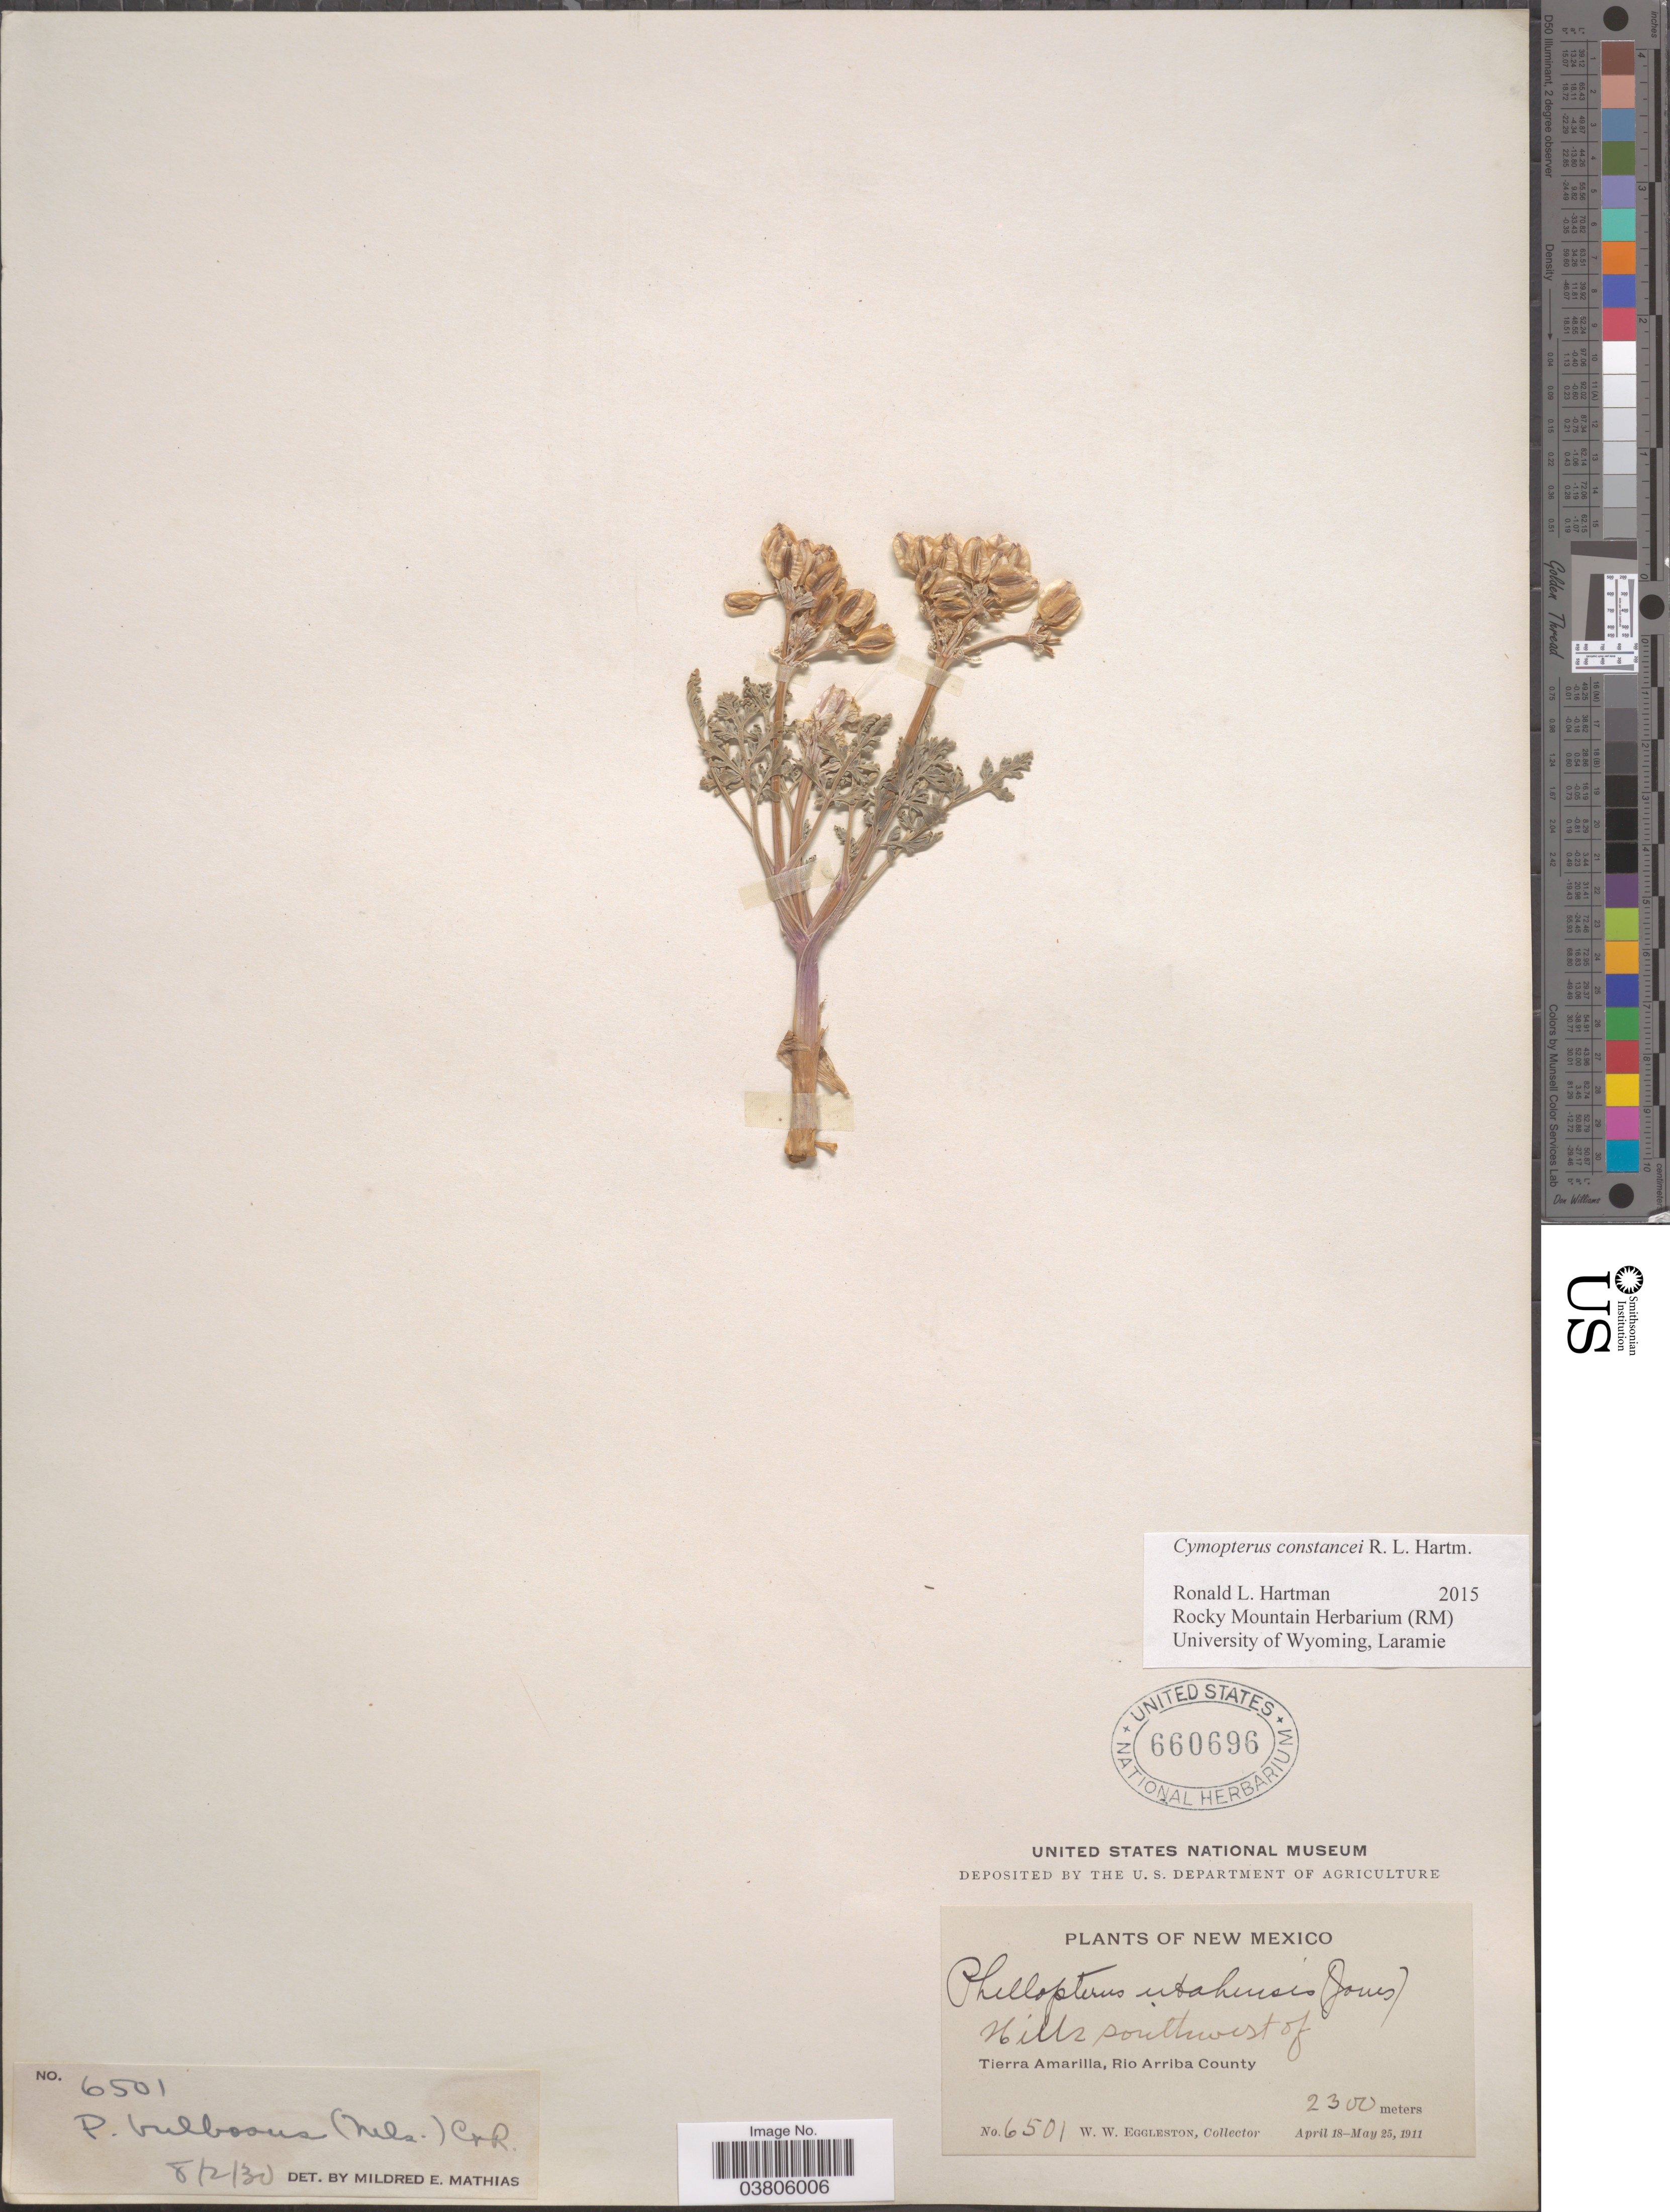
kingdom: Plantae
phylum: Tracheophyta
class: Magnoliopsida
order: Apiales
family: Apiaceae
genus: Cymopterus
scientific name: Cymopterus constancei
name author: R.L. Hartm.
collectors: W. W. Eggleston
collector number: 6501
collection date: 1911-04-18/1911-05-25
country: United States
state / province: New Mexico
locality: Hills southwest of Tierra Amarilla, Rio Arriba County.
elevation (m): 2300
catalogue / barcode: US 660696